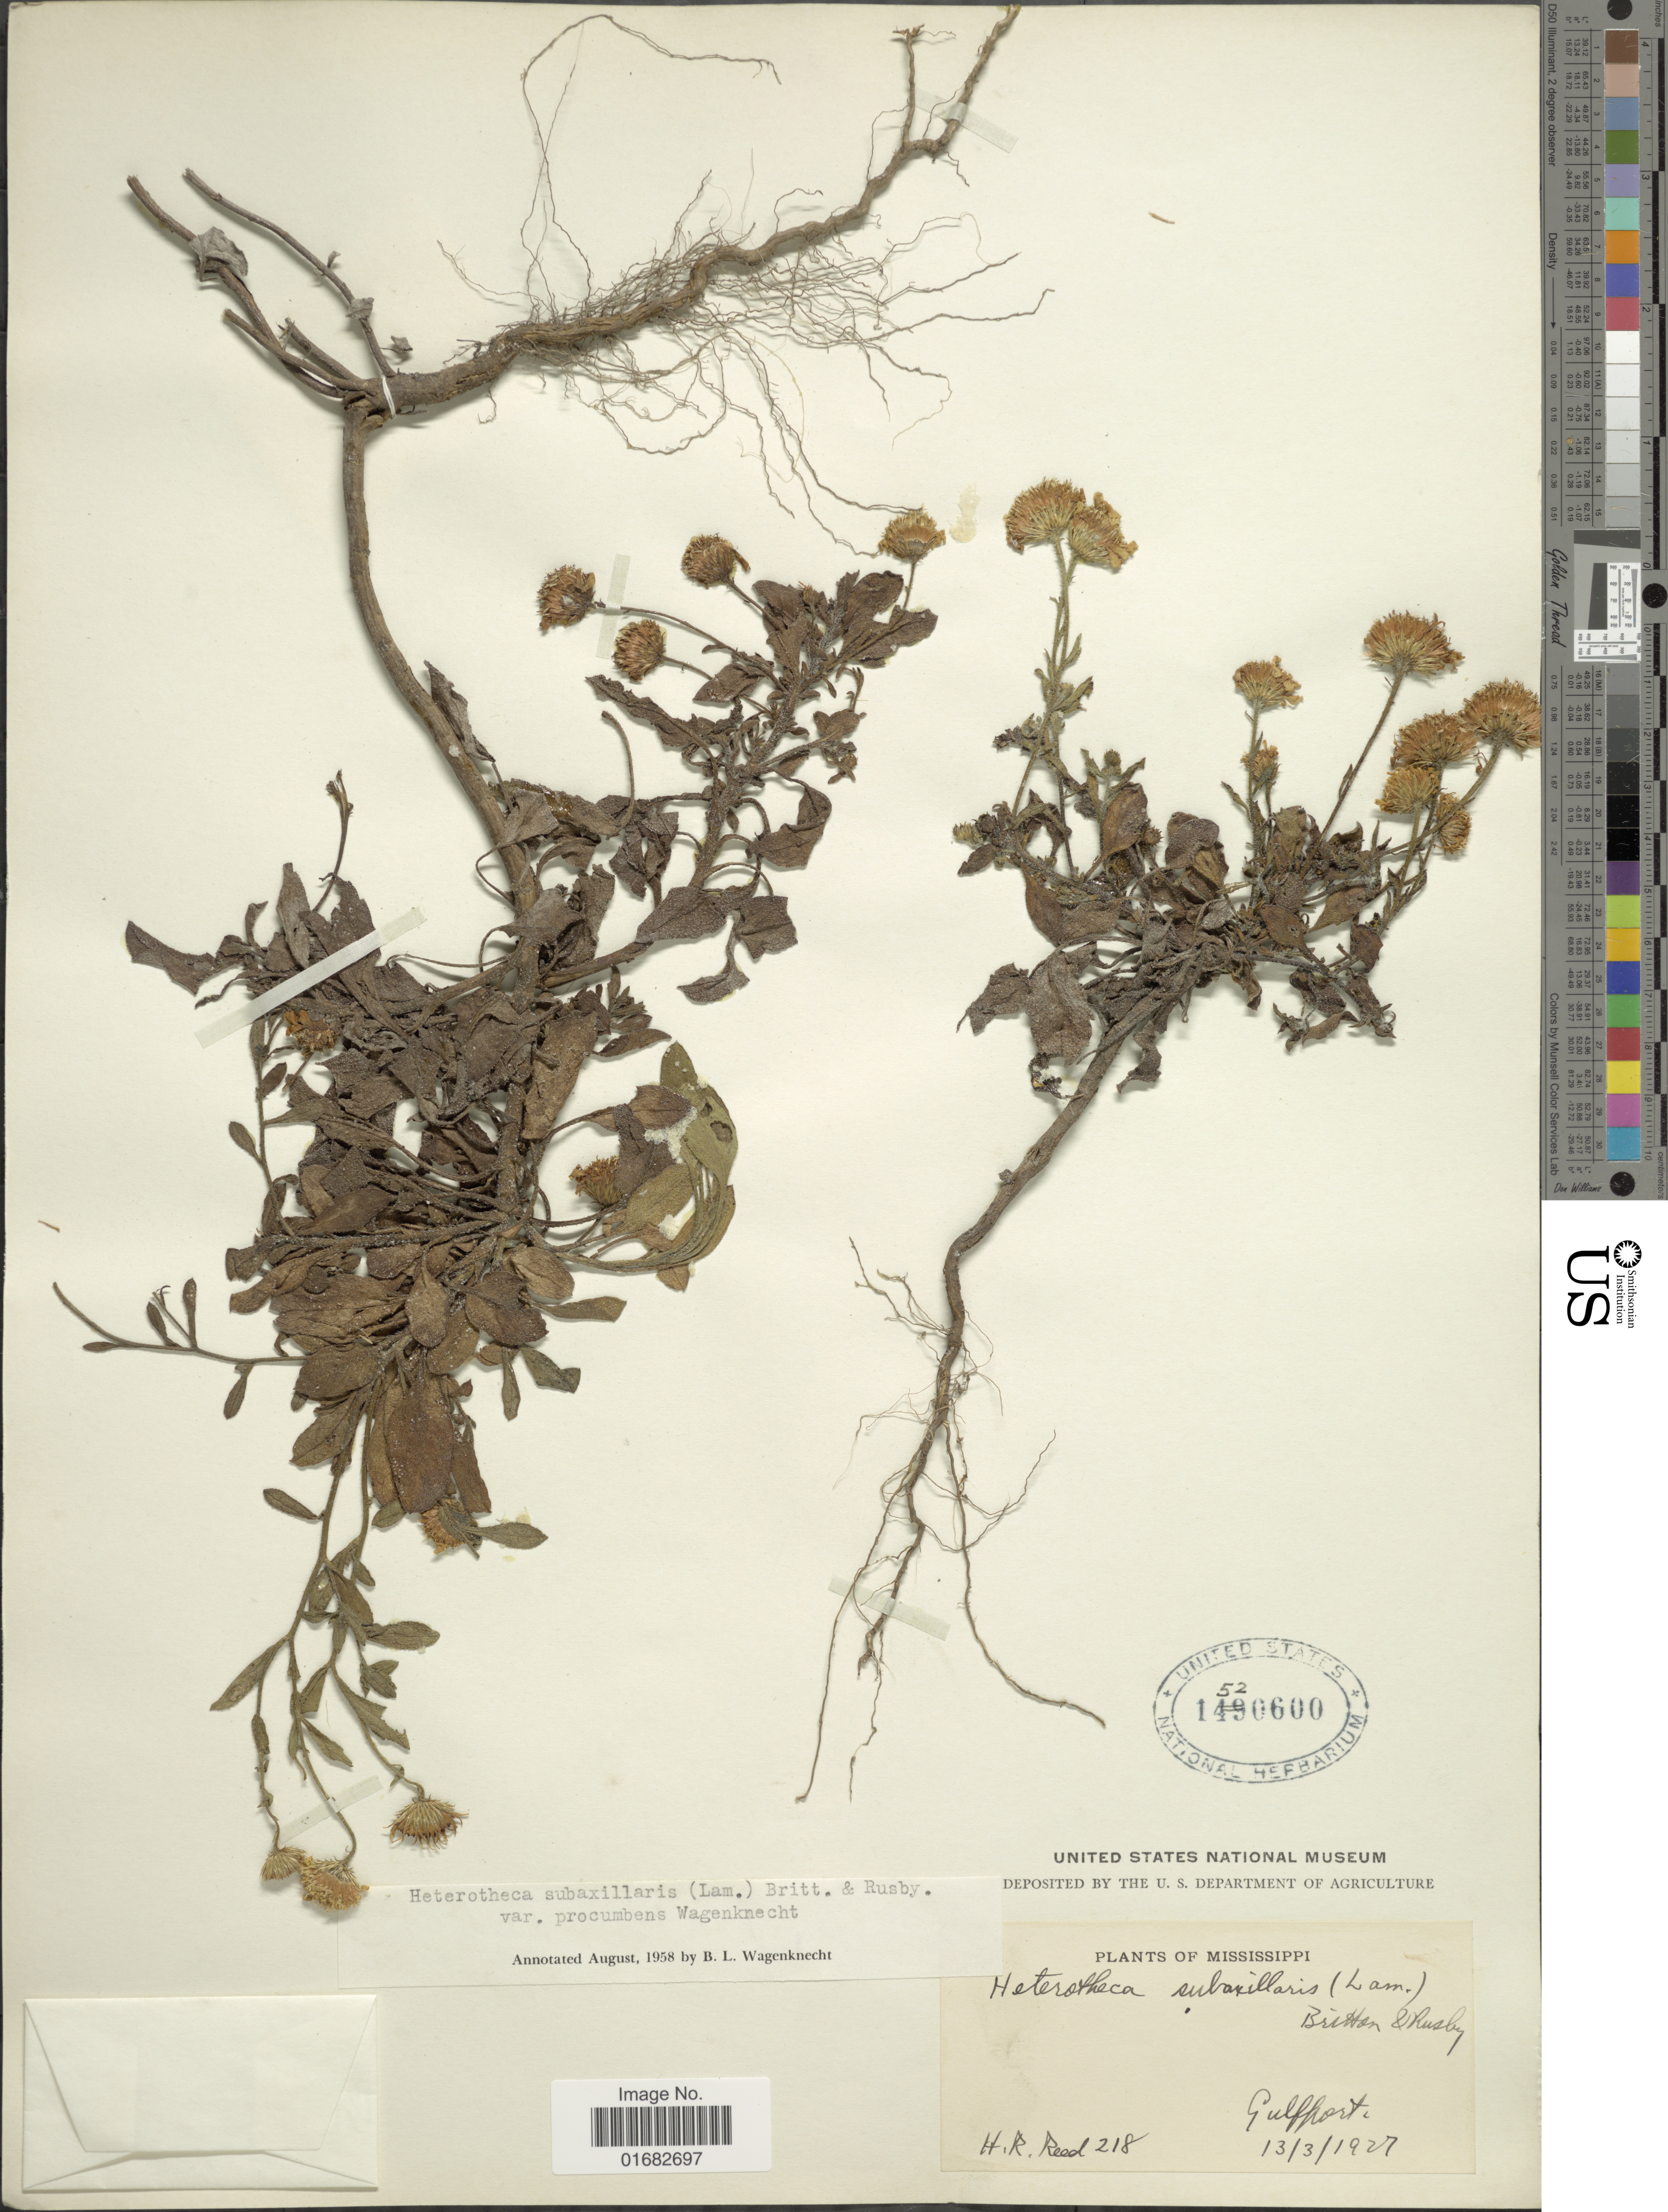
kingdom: Plantae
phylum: Tracheophyta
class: Magnoliopsida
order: Asterales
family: Asteraceae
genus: Heterotheca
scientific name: Heterotheca subaxillaris var. procumbens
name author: Wagenknecht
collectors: H. Reed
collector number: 218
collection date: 1927-03-13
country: United States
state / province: Mississippi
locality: Gulfport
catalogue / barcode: US 1520600